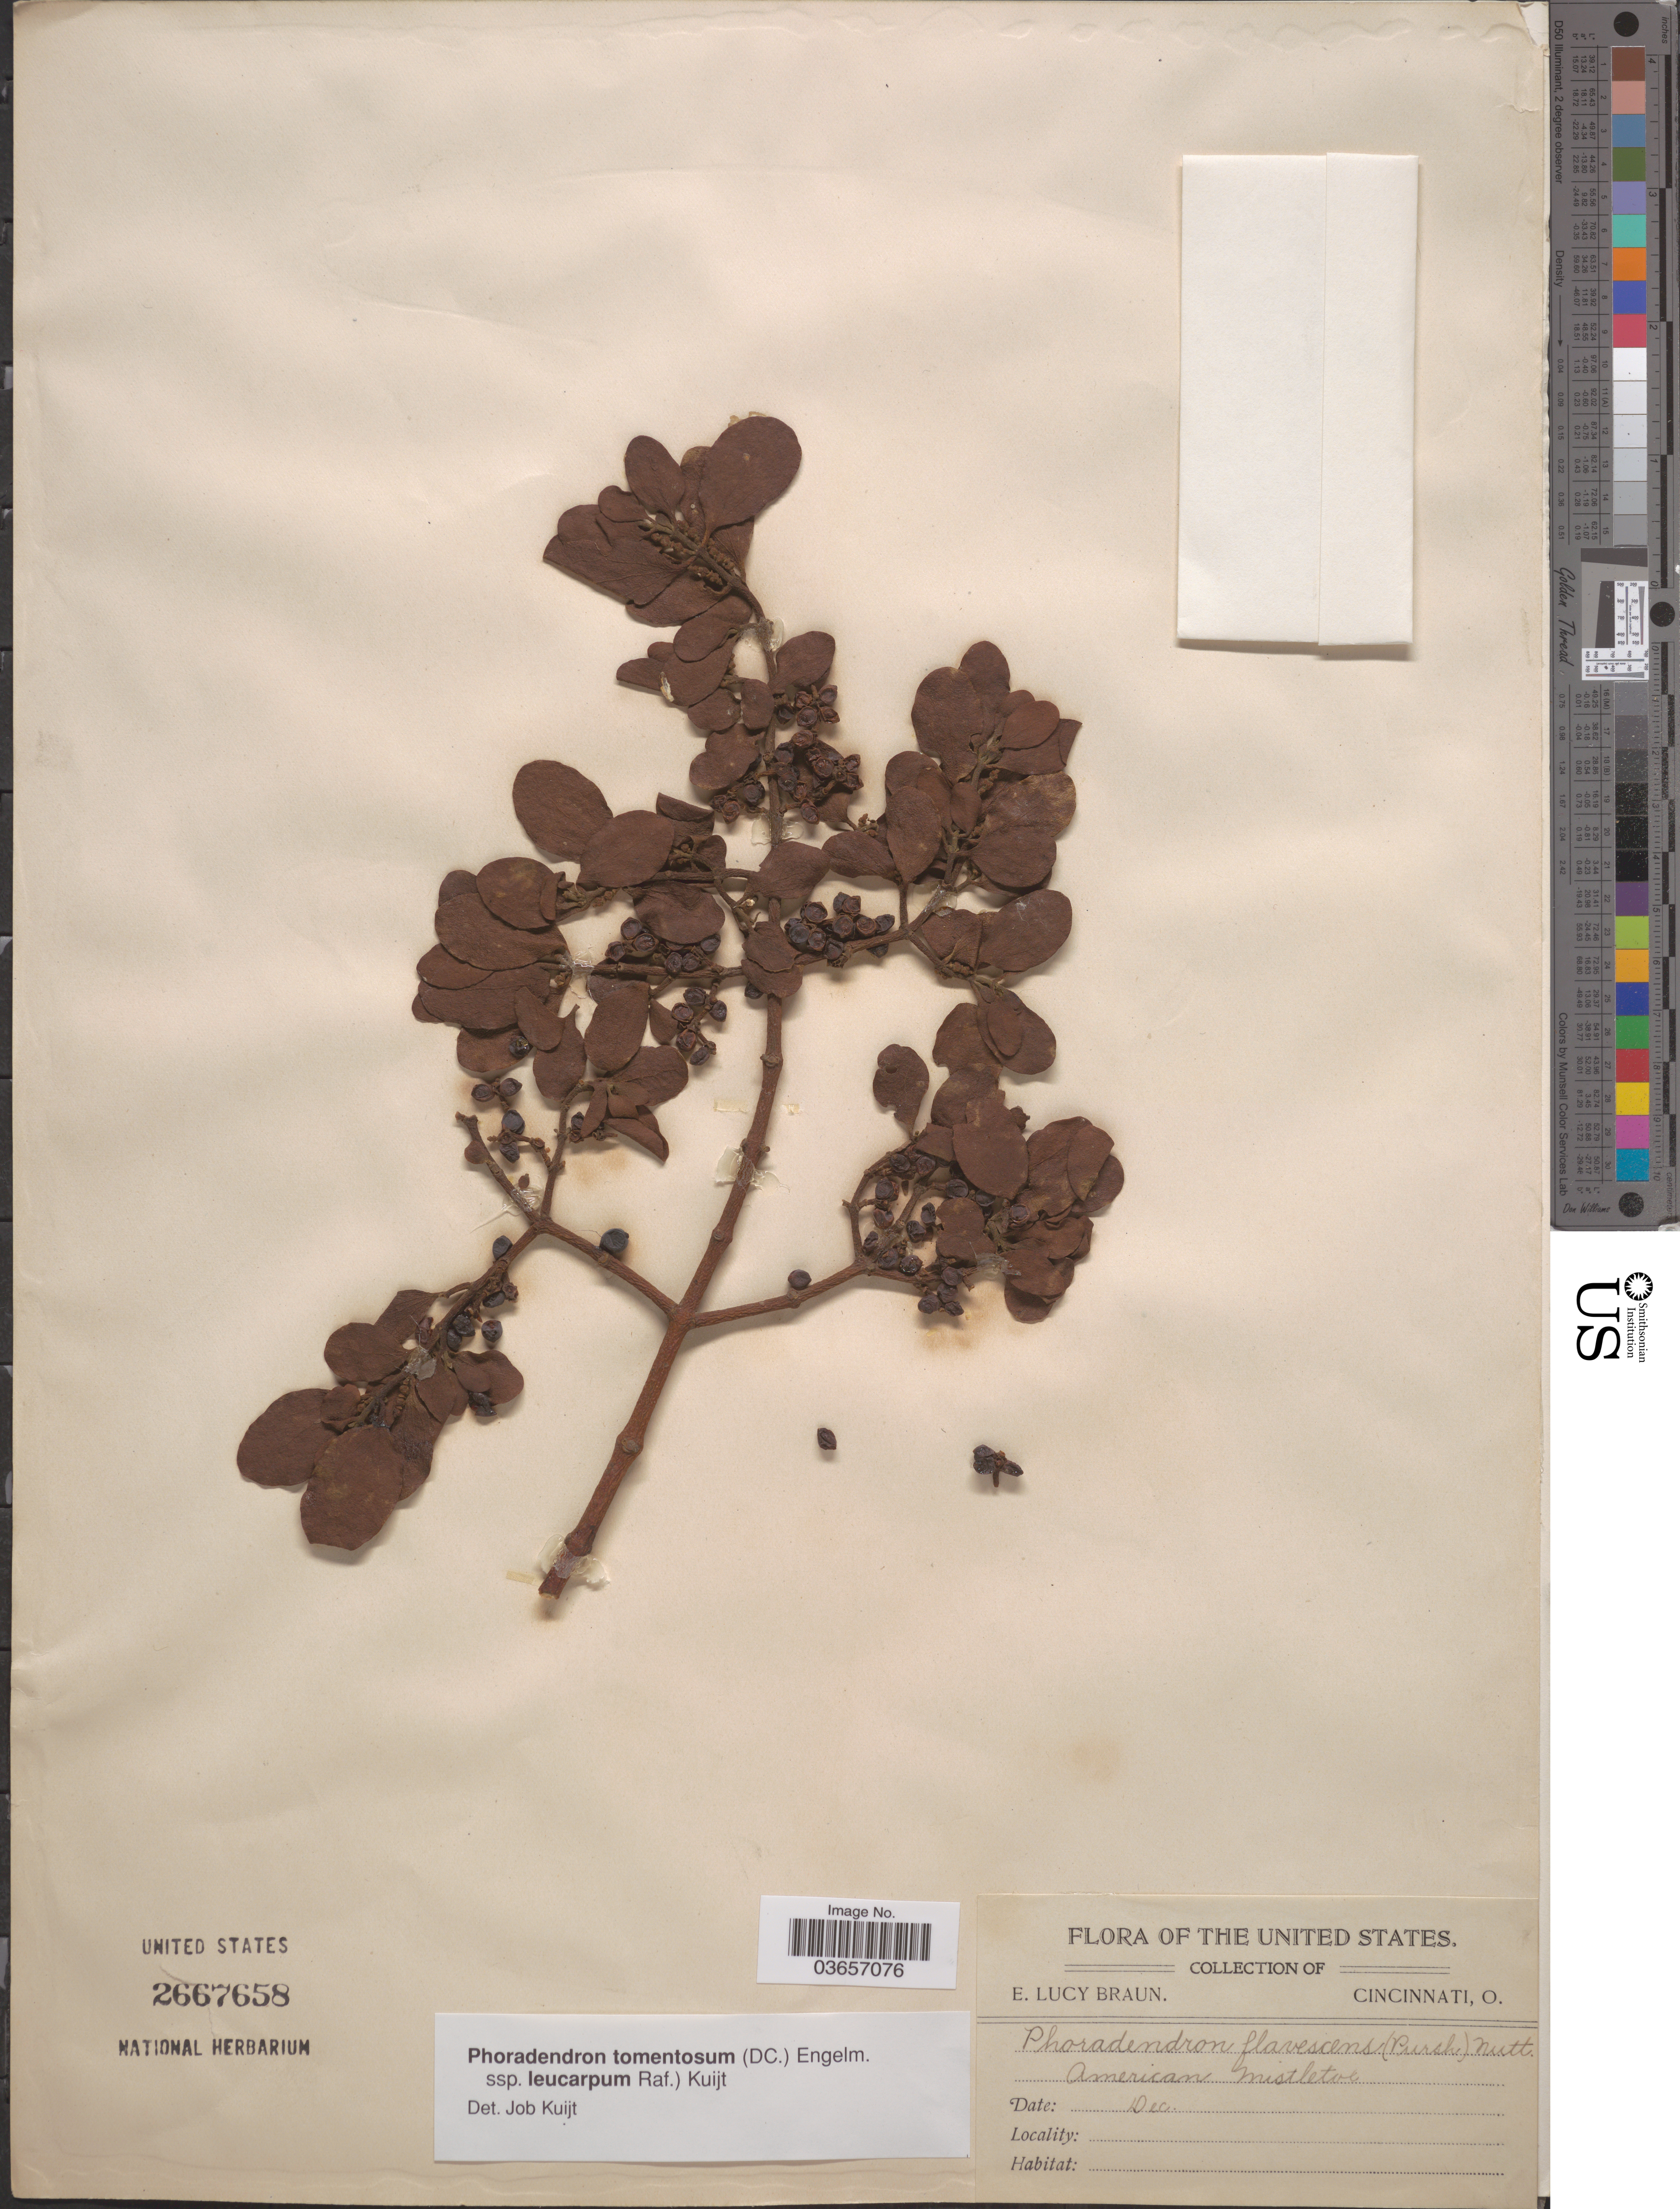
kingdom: Plantae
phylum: Tracheophyta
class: Magnoliopsida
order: Santalales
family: Viscaceae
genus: Phoradendron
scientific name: Phoradendron tomentosum subsp. leucarpum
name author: DC.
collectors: E. L. Braun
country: United States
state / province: Ohio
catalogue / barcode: US 2667658